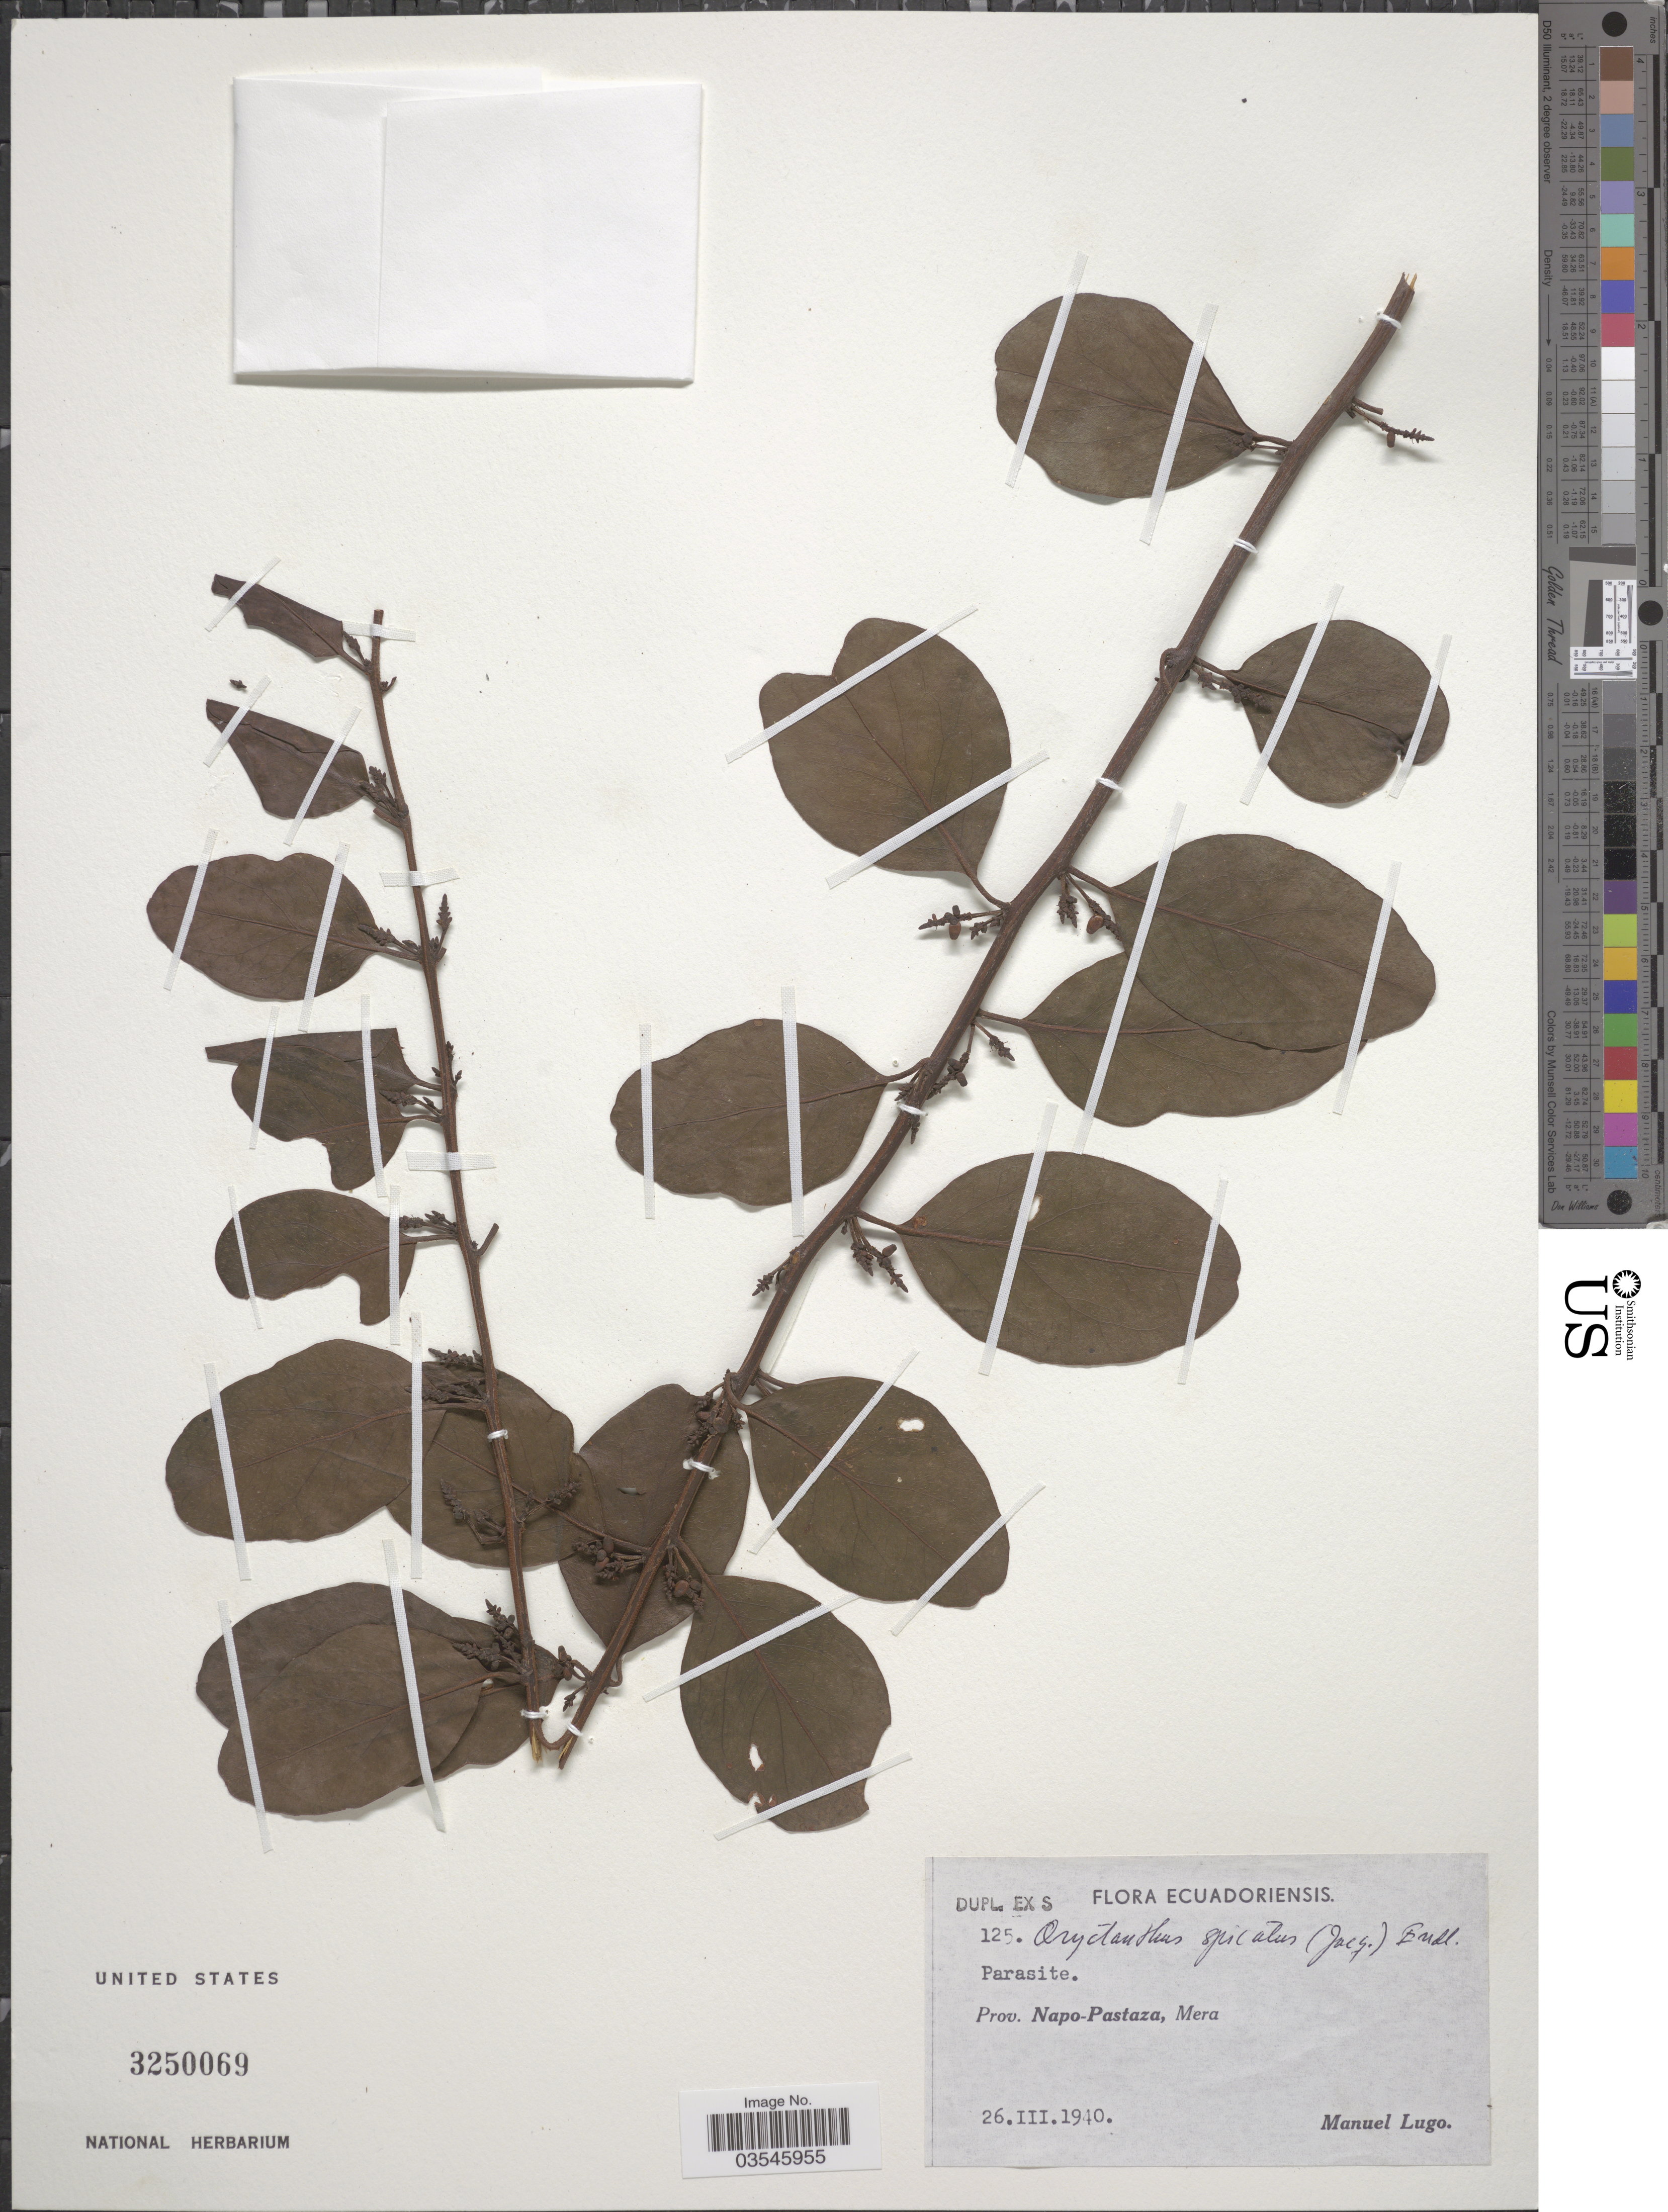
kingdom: Plantae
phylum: Tracheophyta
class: Magnoliopsida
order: Santalales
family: Loranthaceae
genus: Oryctanthus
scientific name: Oryctanthus spicatus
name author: (Jacq.) Eichler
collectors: M. Lugo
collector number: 125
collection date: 1940-03-26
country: Ecuador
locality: Prov. Napo-Pastaza, Mera.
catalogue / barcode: US 3250069